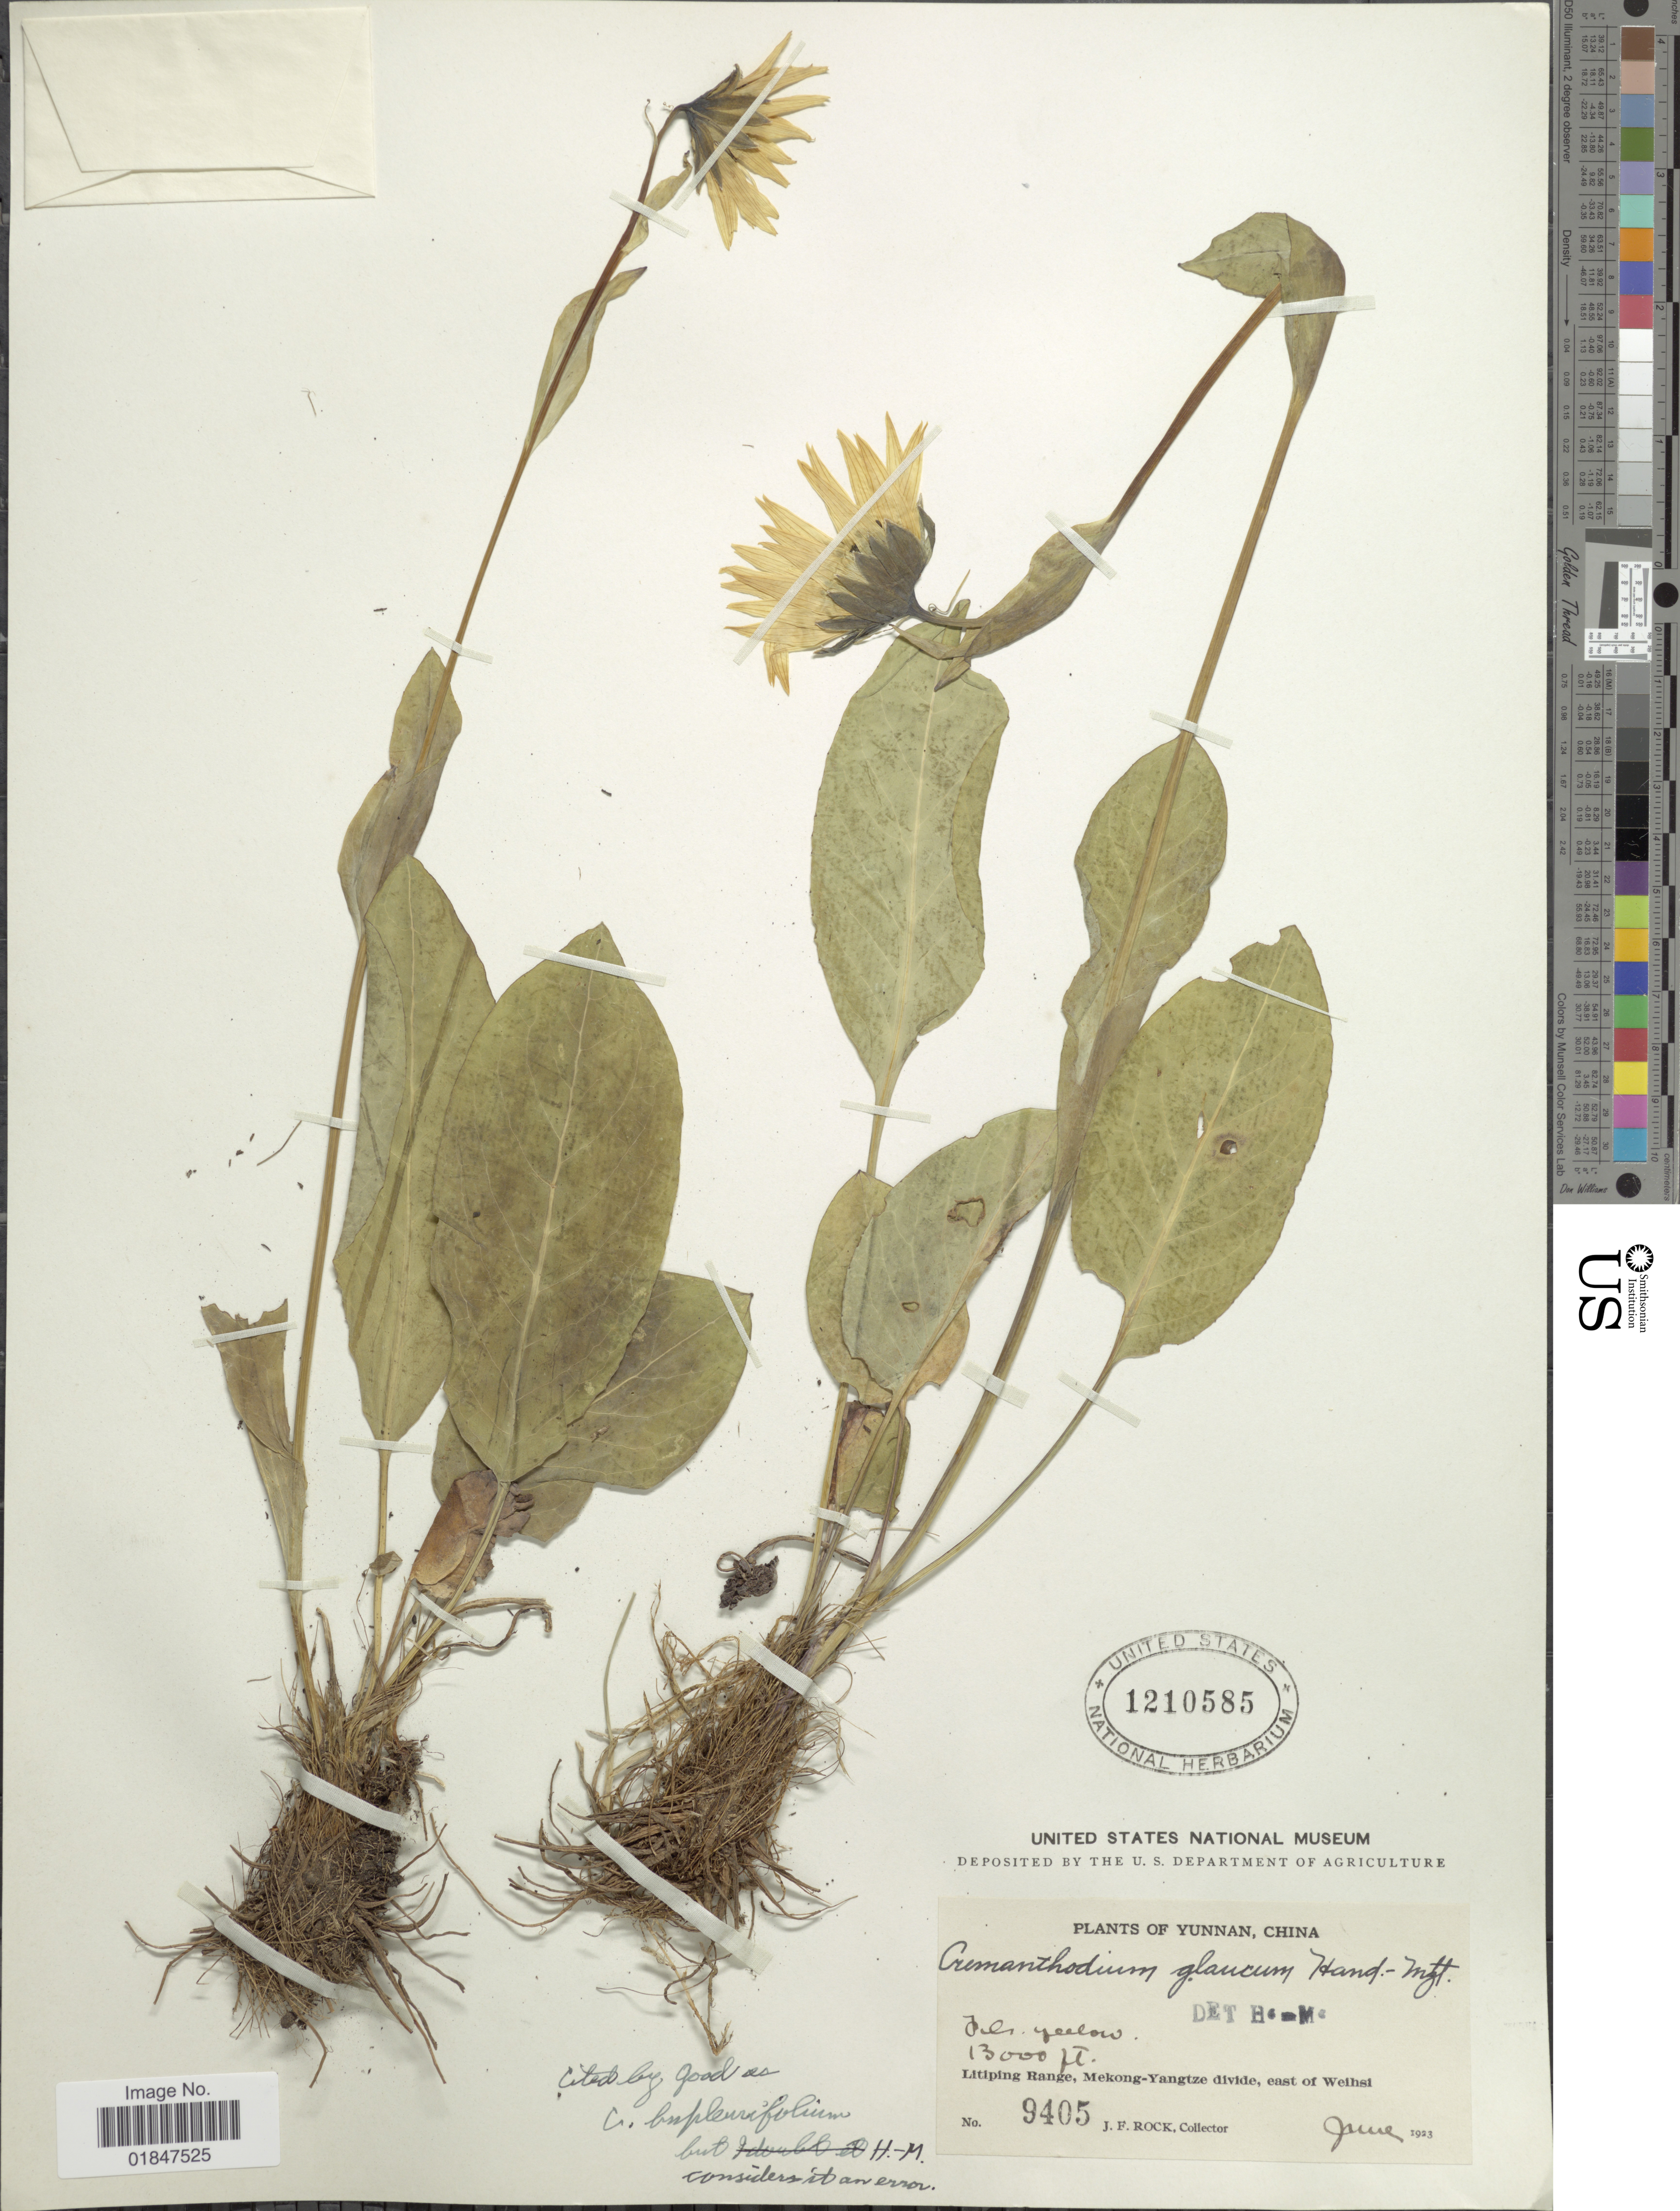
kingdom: Plantae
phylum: Tracheophyta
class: Magnoliopsida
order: Asterales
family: Asteraceae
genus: Cremanthodium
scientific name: Cremanthodium glaucum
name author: Hand.-Mazz.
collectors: J. Rock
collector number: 9405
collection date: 1923-06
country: China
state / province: Yunnan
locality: Litiping Range, Mekong-Yangtze divide, east of Weihsi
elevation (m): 3962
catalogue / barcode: US 1210585